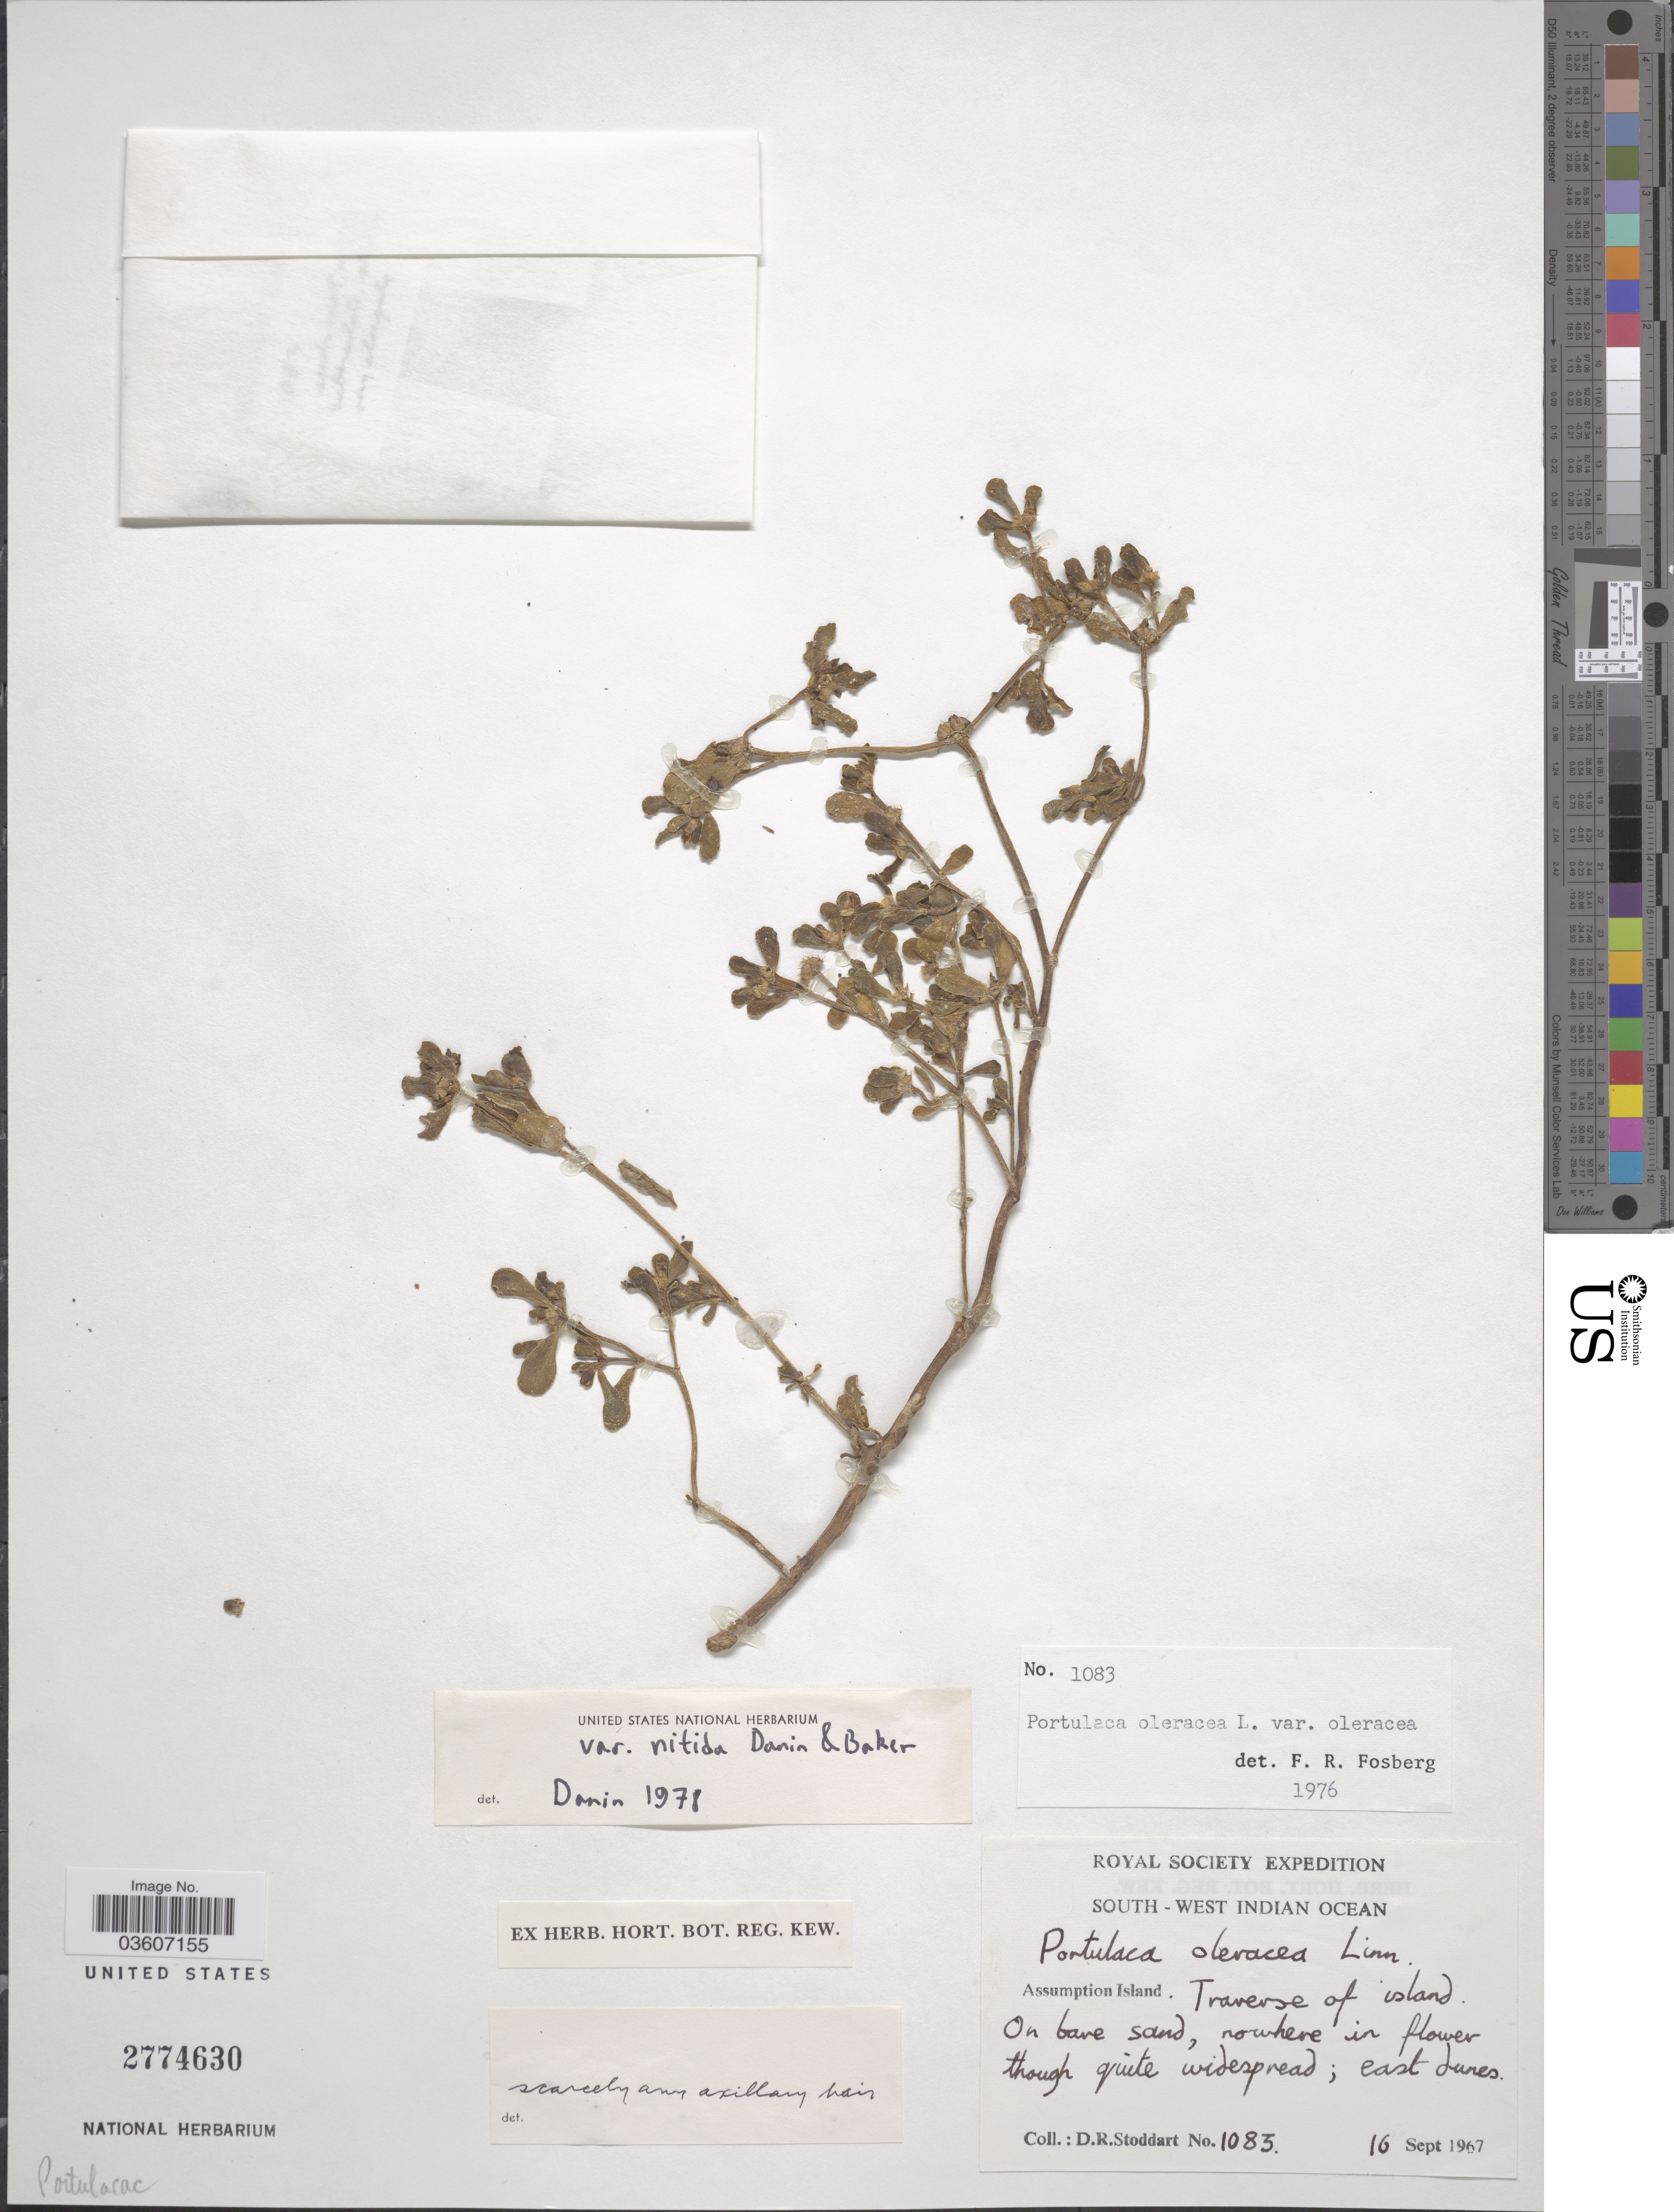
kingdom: Plantae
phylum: Tracheophyta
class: Magnoliopsida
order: Caryophyllales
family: Portulacaceae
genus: Portulaca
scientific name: Portulaca oleracea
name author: L.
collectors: D. R. Stoddart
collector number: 1083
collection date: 1967-09-16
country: Seychelles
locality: South-West Indian Ocean. Assumption Island. Traverse of island.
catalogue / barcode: US 2774630